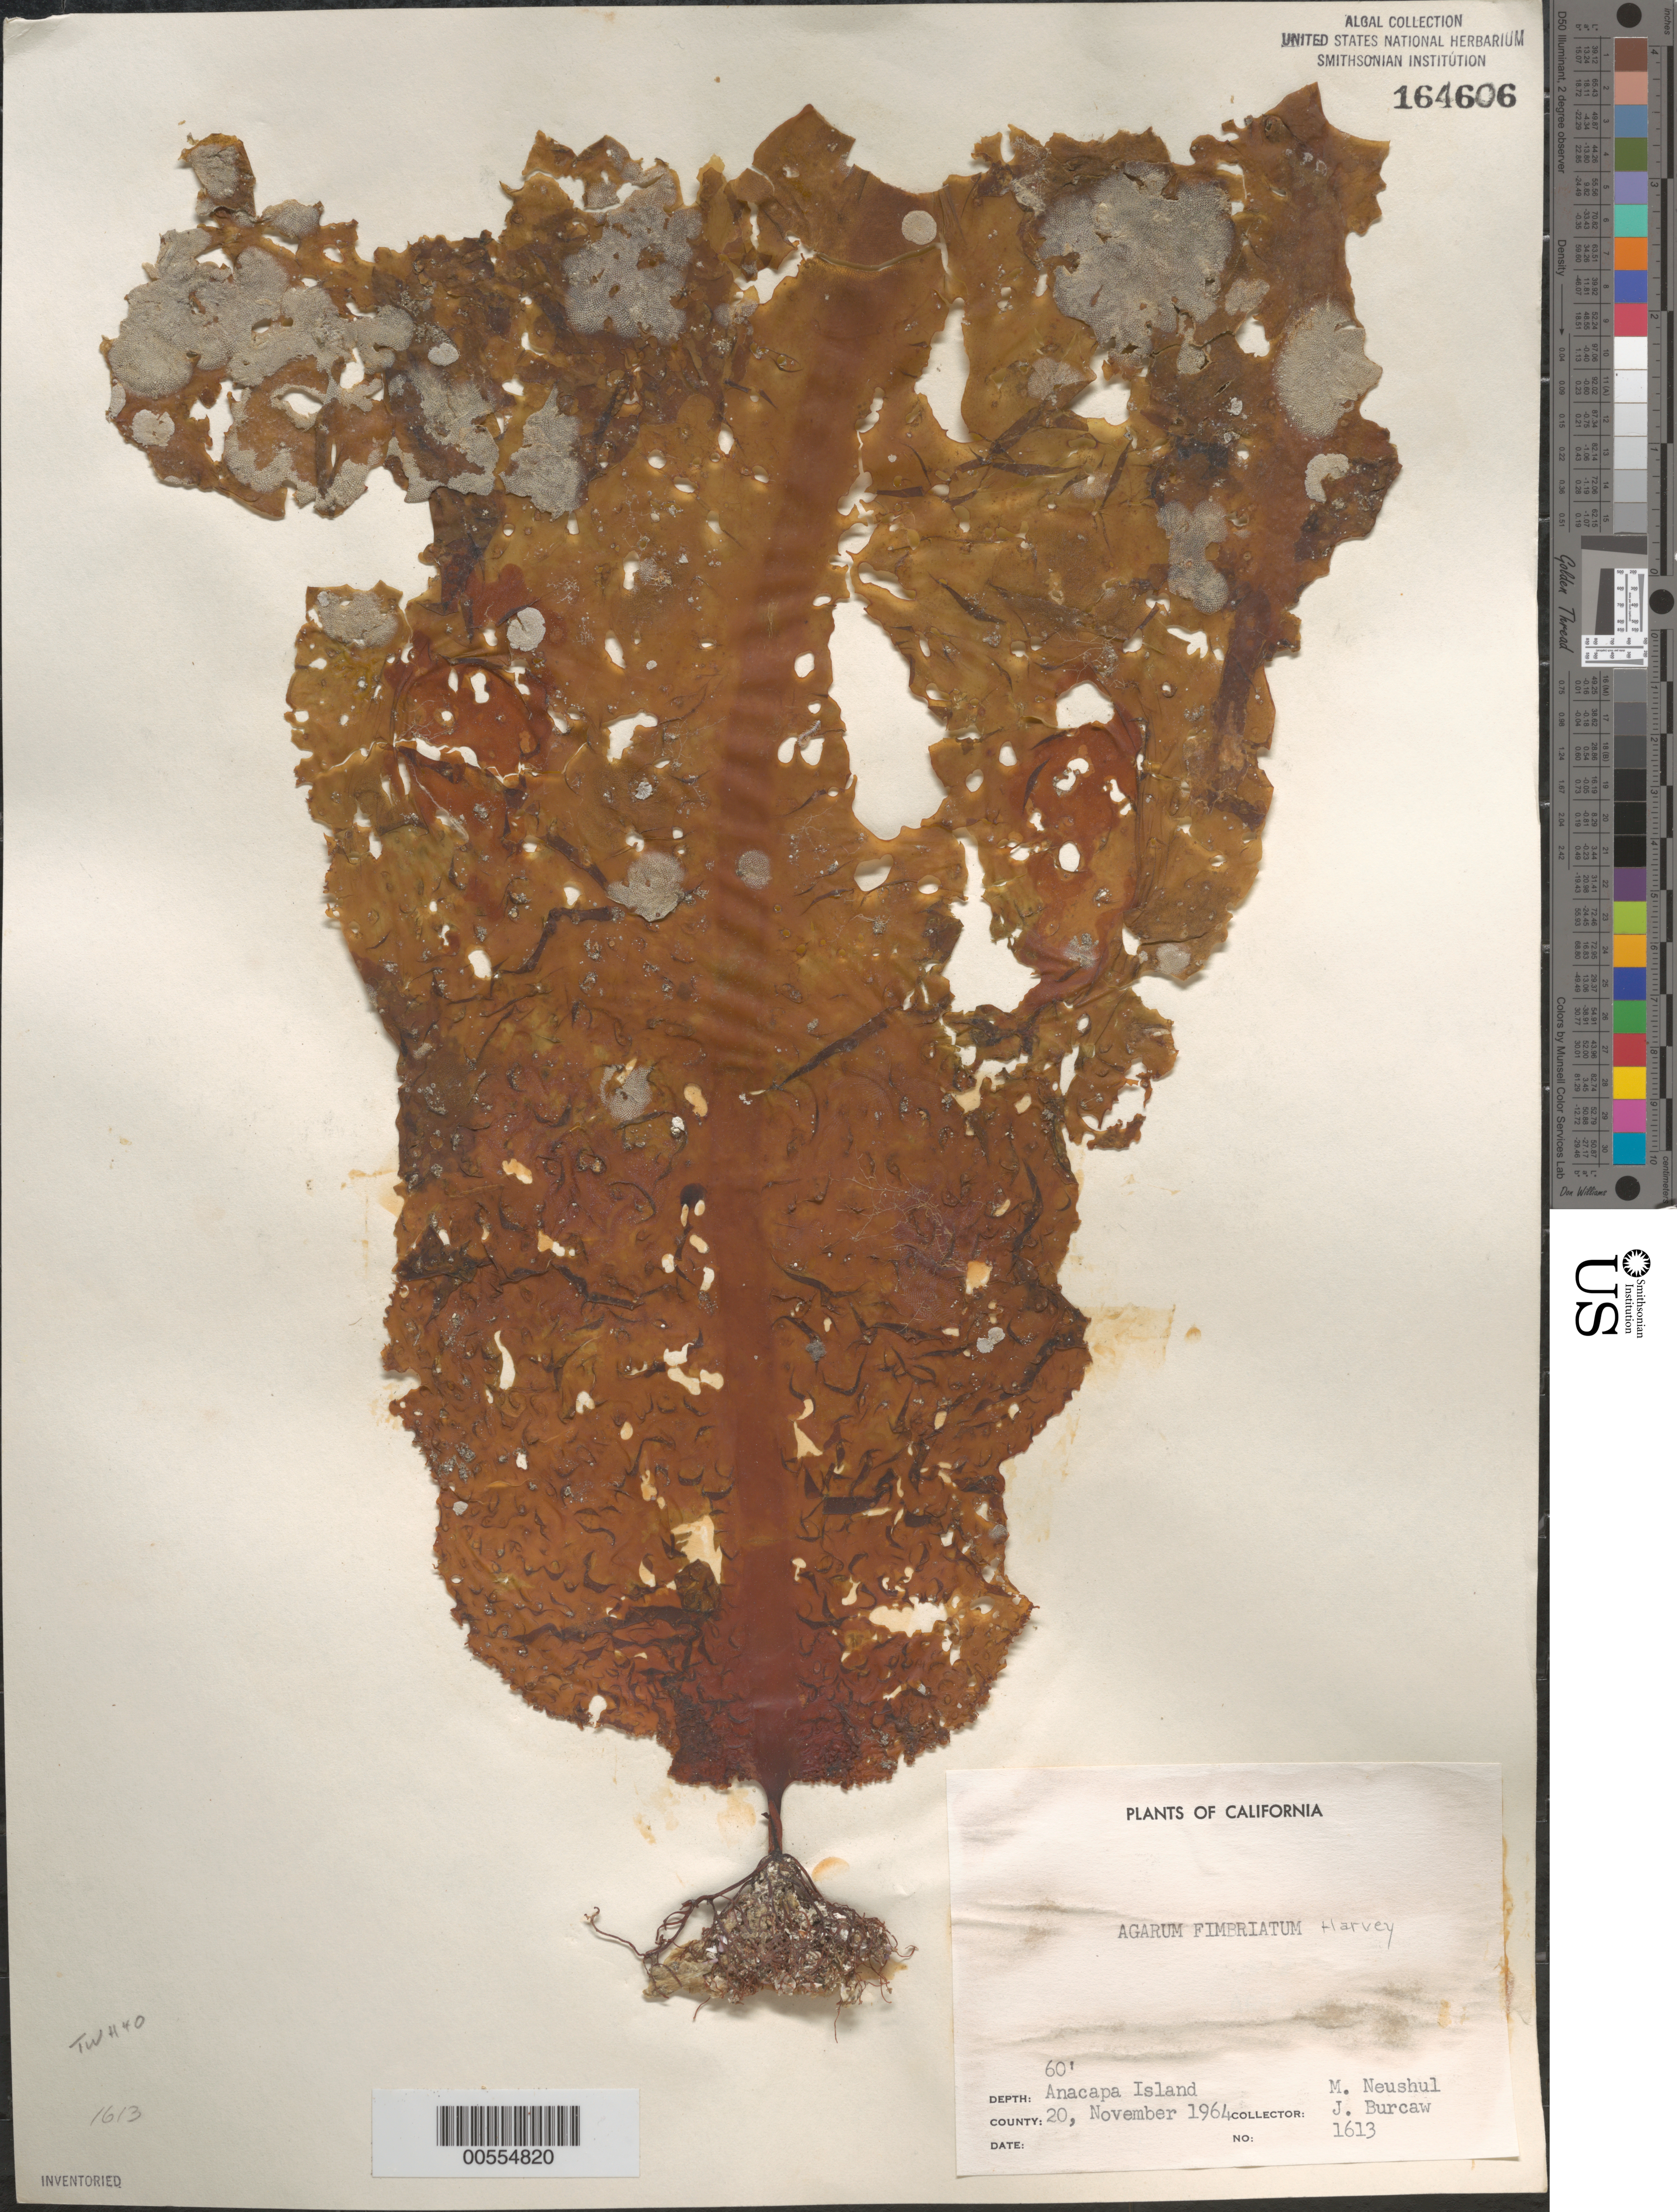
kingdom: Chromista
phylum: Ochrophyta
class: Phaeophyceae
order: Laminariales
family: Agaraceae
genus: Neoagarum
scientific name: Neoagarum fimbriatum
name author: (Harvey) H.Kawai & Hanyuda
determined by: Algae name updating Project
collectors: M. Neushul & J. Burcaw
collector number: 1613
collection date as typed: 20 Nov 1964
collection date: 1964-11-20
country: United States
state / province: California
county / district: Ventura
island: Anacapa Island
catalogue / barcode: US 164606